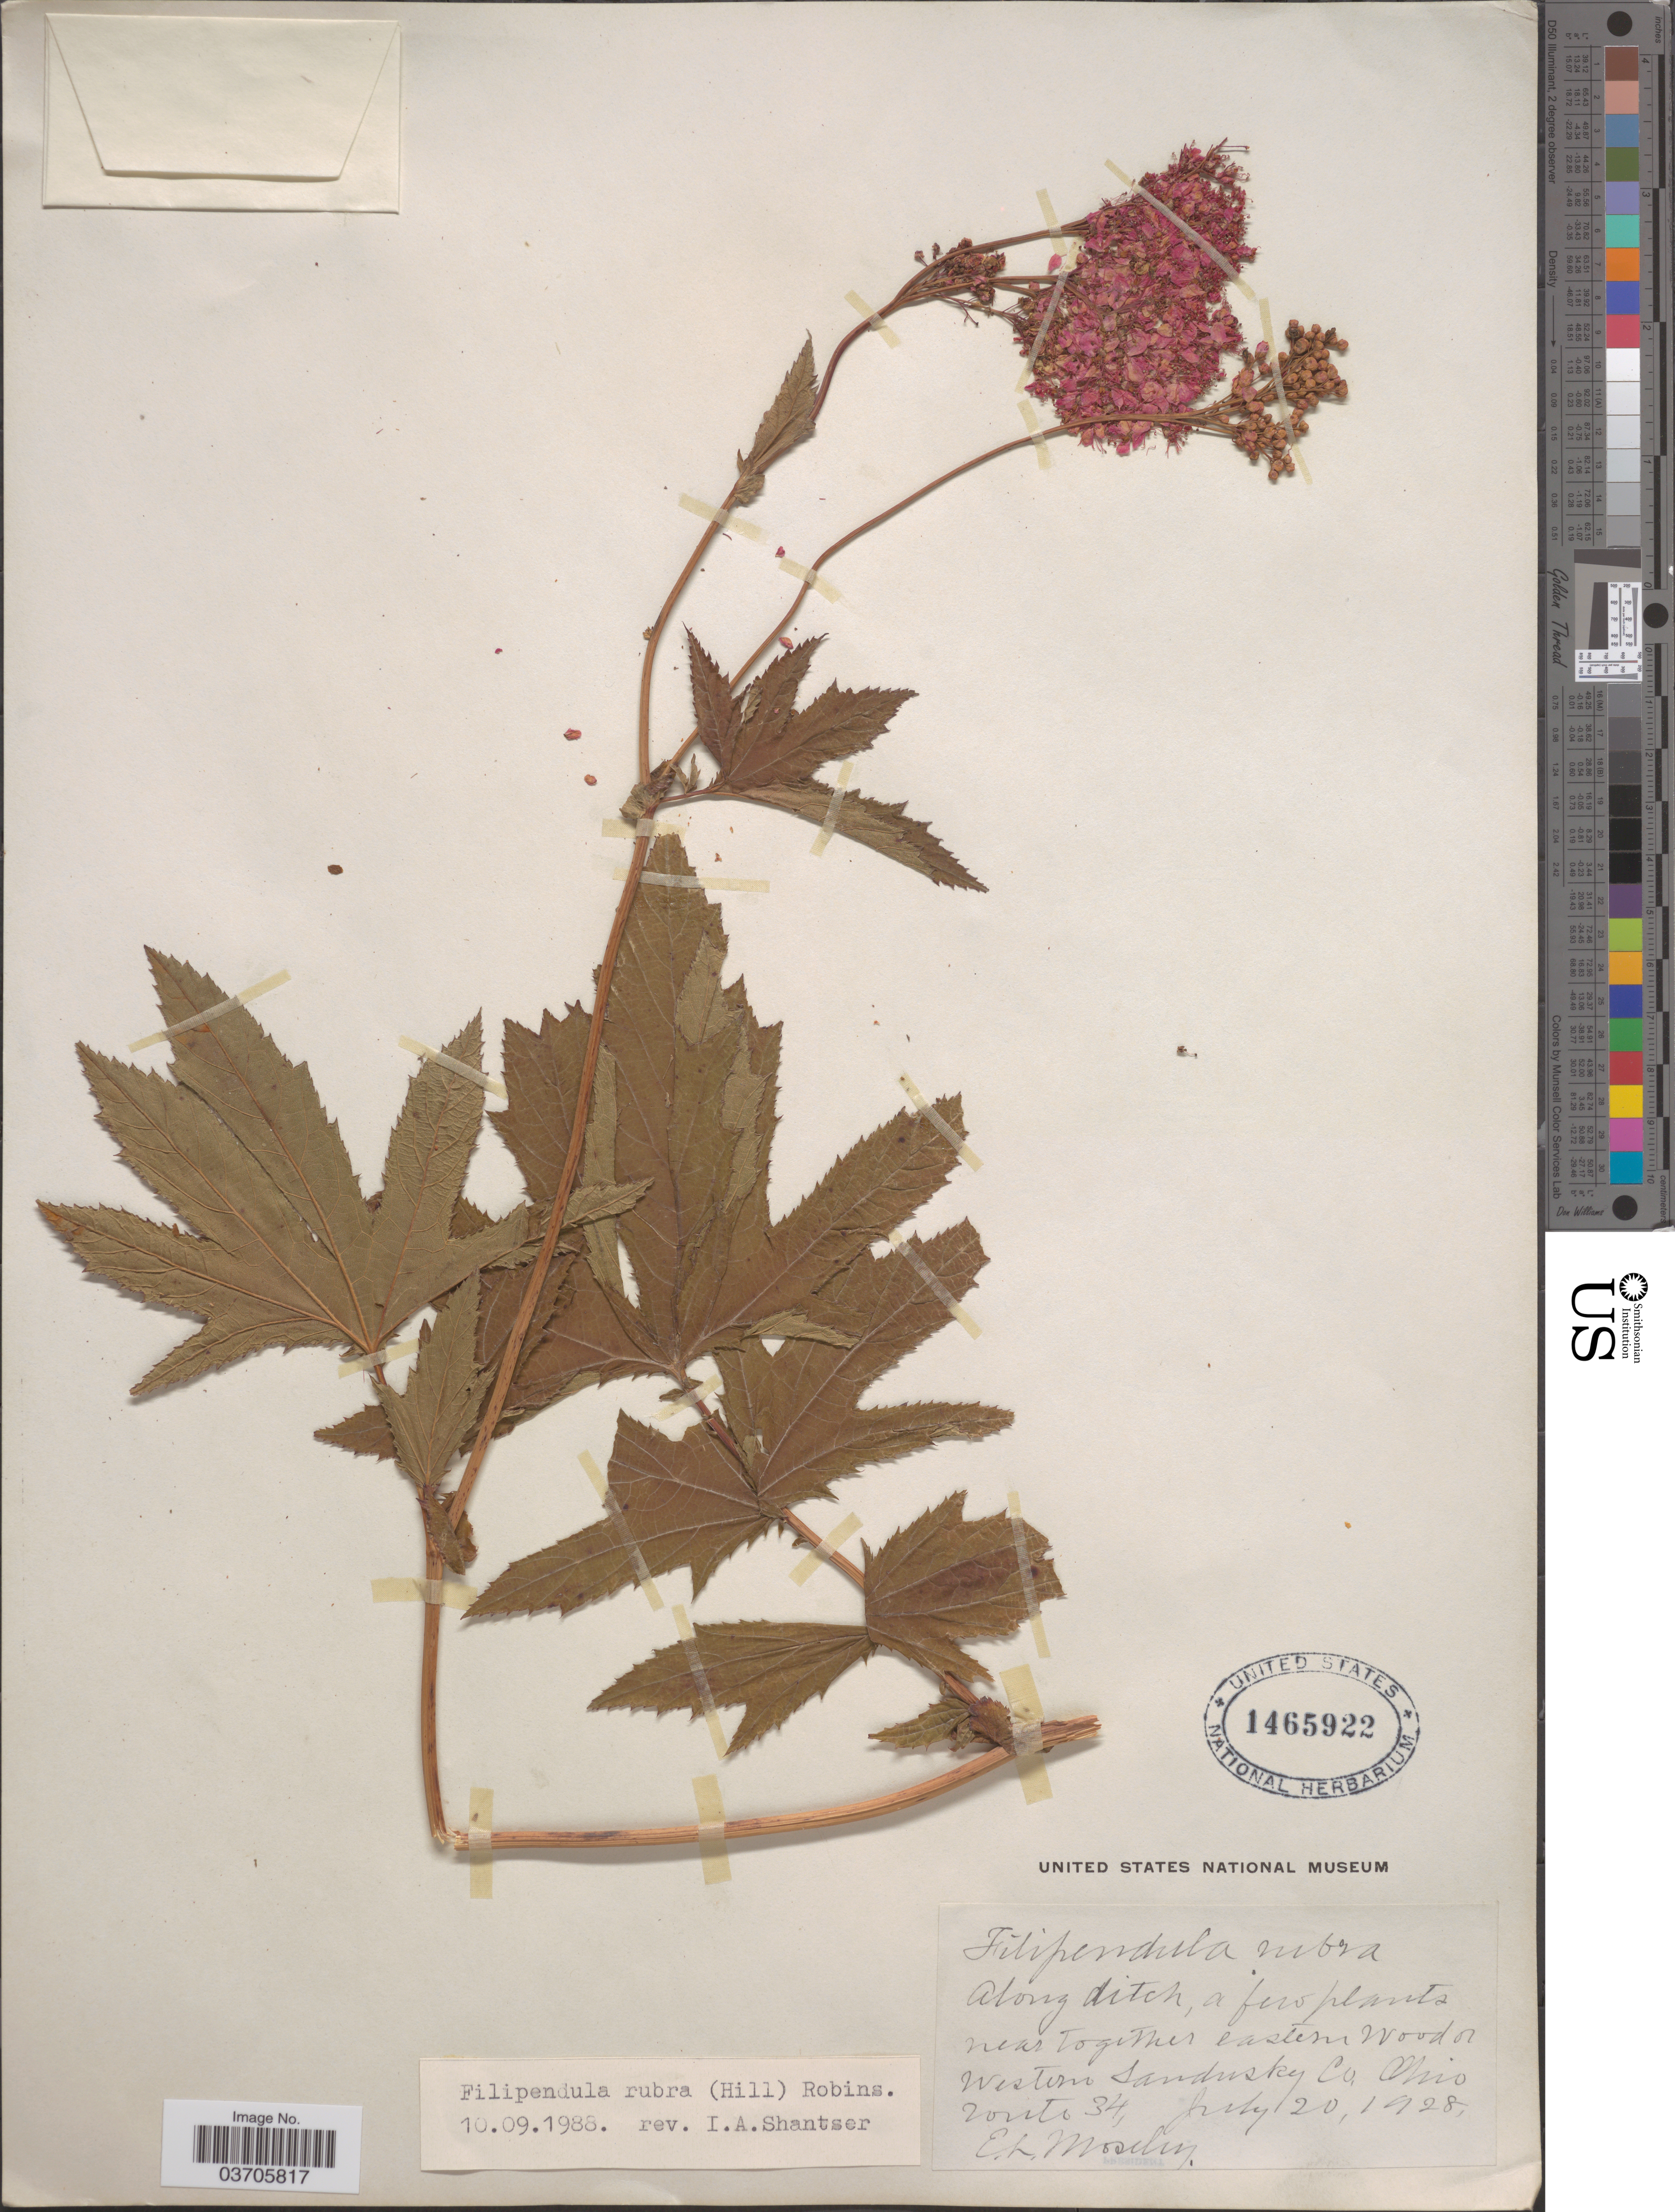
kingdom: Plantae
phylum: Tracheophyta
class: Magnoliopsida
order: Rosales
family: Rosaceae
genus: Filipendula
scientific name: Filipendula rubra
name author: (Hill) B.L. Rob.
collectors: E. Moseley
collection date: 1928-07-20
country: United States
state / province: Ohio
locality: Near Together eastern Wood or Western Sandusky Co. Route 34.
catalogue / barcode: US 1465922